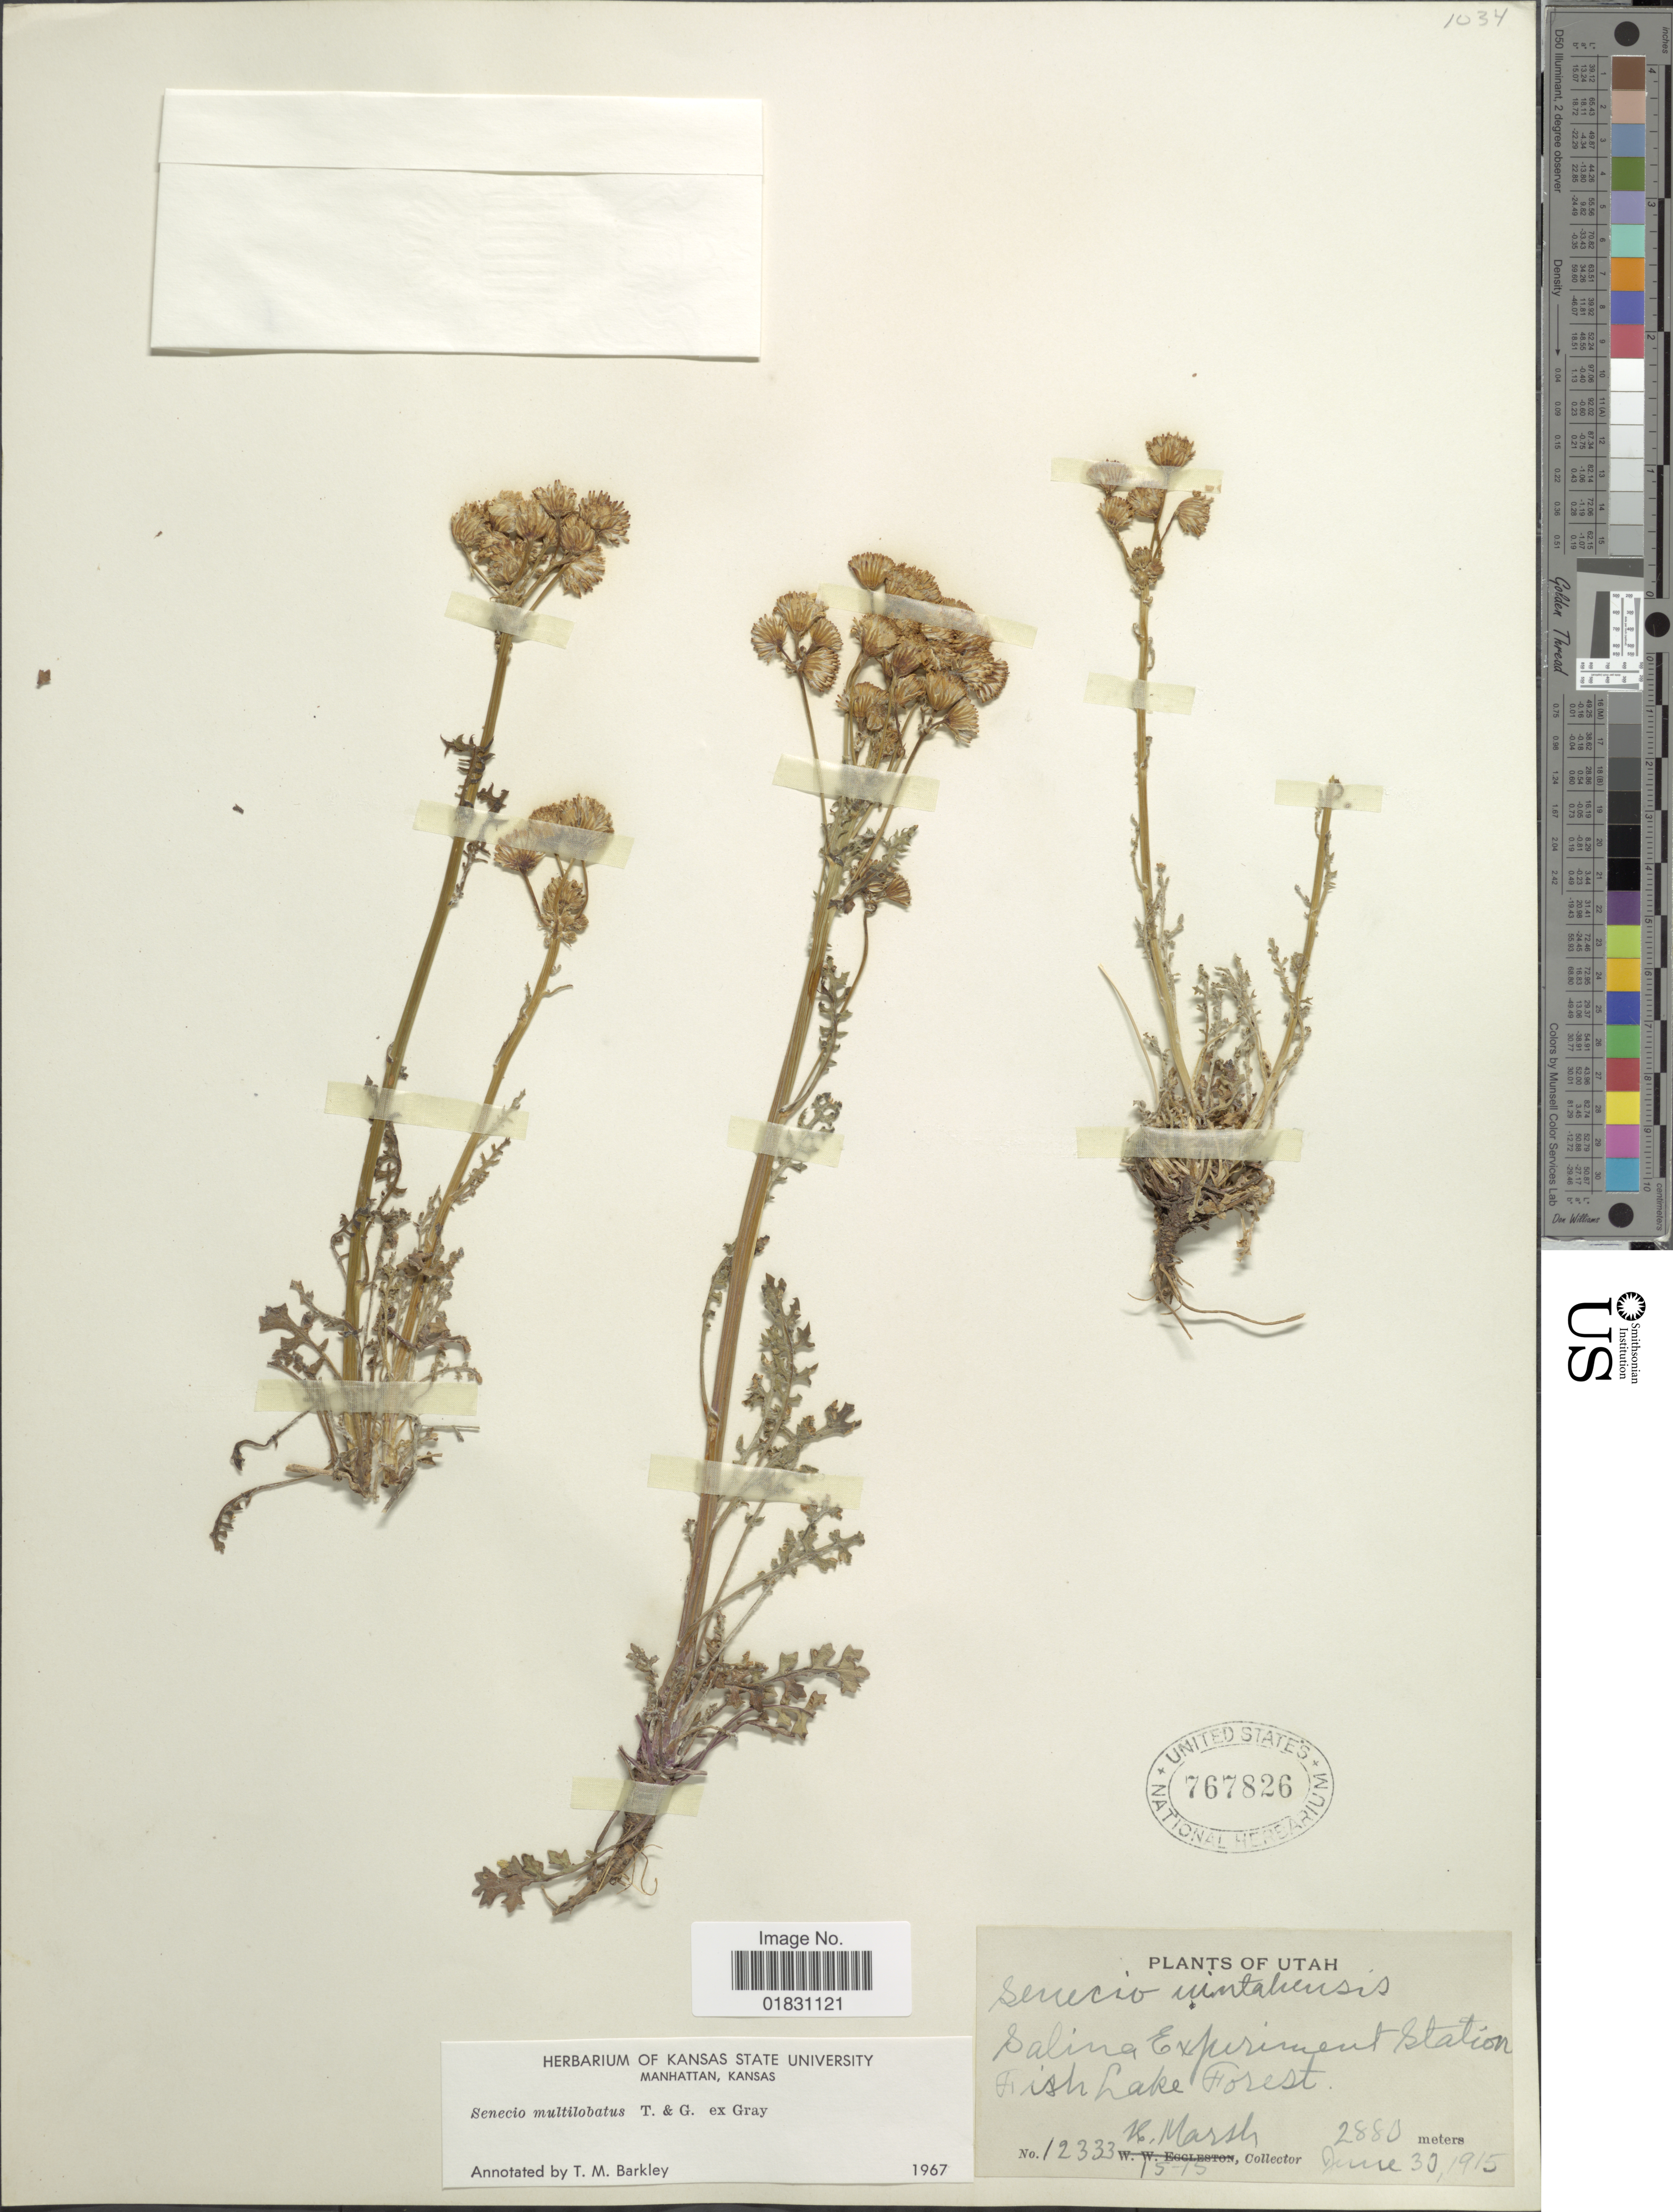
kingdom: Plantae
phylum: Tracheophyta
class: Magnoliopsida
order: Asterales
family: Asteraceae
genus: Packera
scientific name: Packera multilobata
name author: (Torr. & A. Gray) W.A. Weber & Á. Löve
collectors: H. Marsh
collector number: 12333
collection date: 1915-06-30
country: United States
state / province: Utah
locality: Salina Experiment Station, Fish Lake Forest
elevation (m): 2880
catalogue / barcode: US 767826